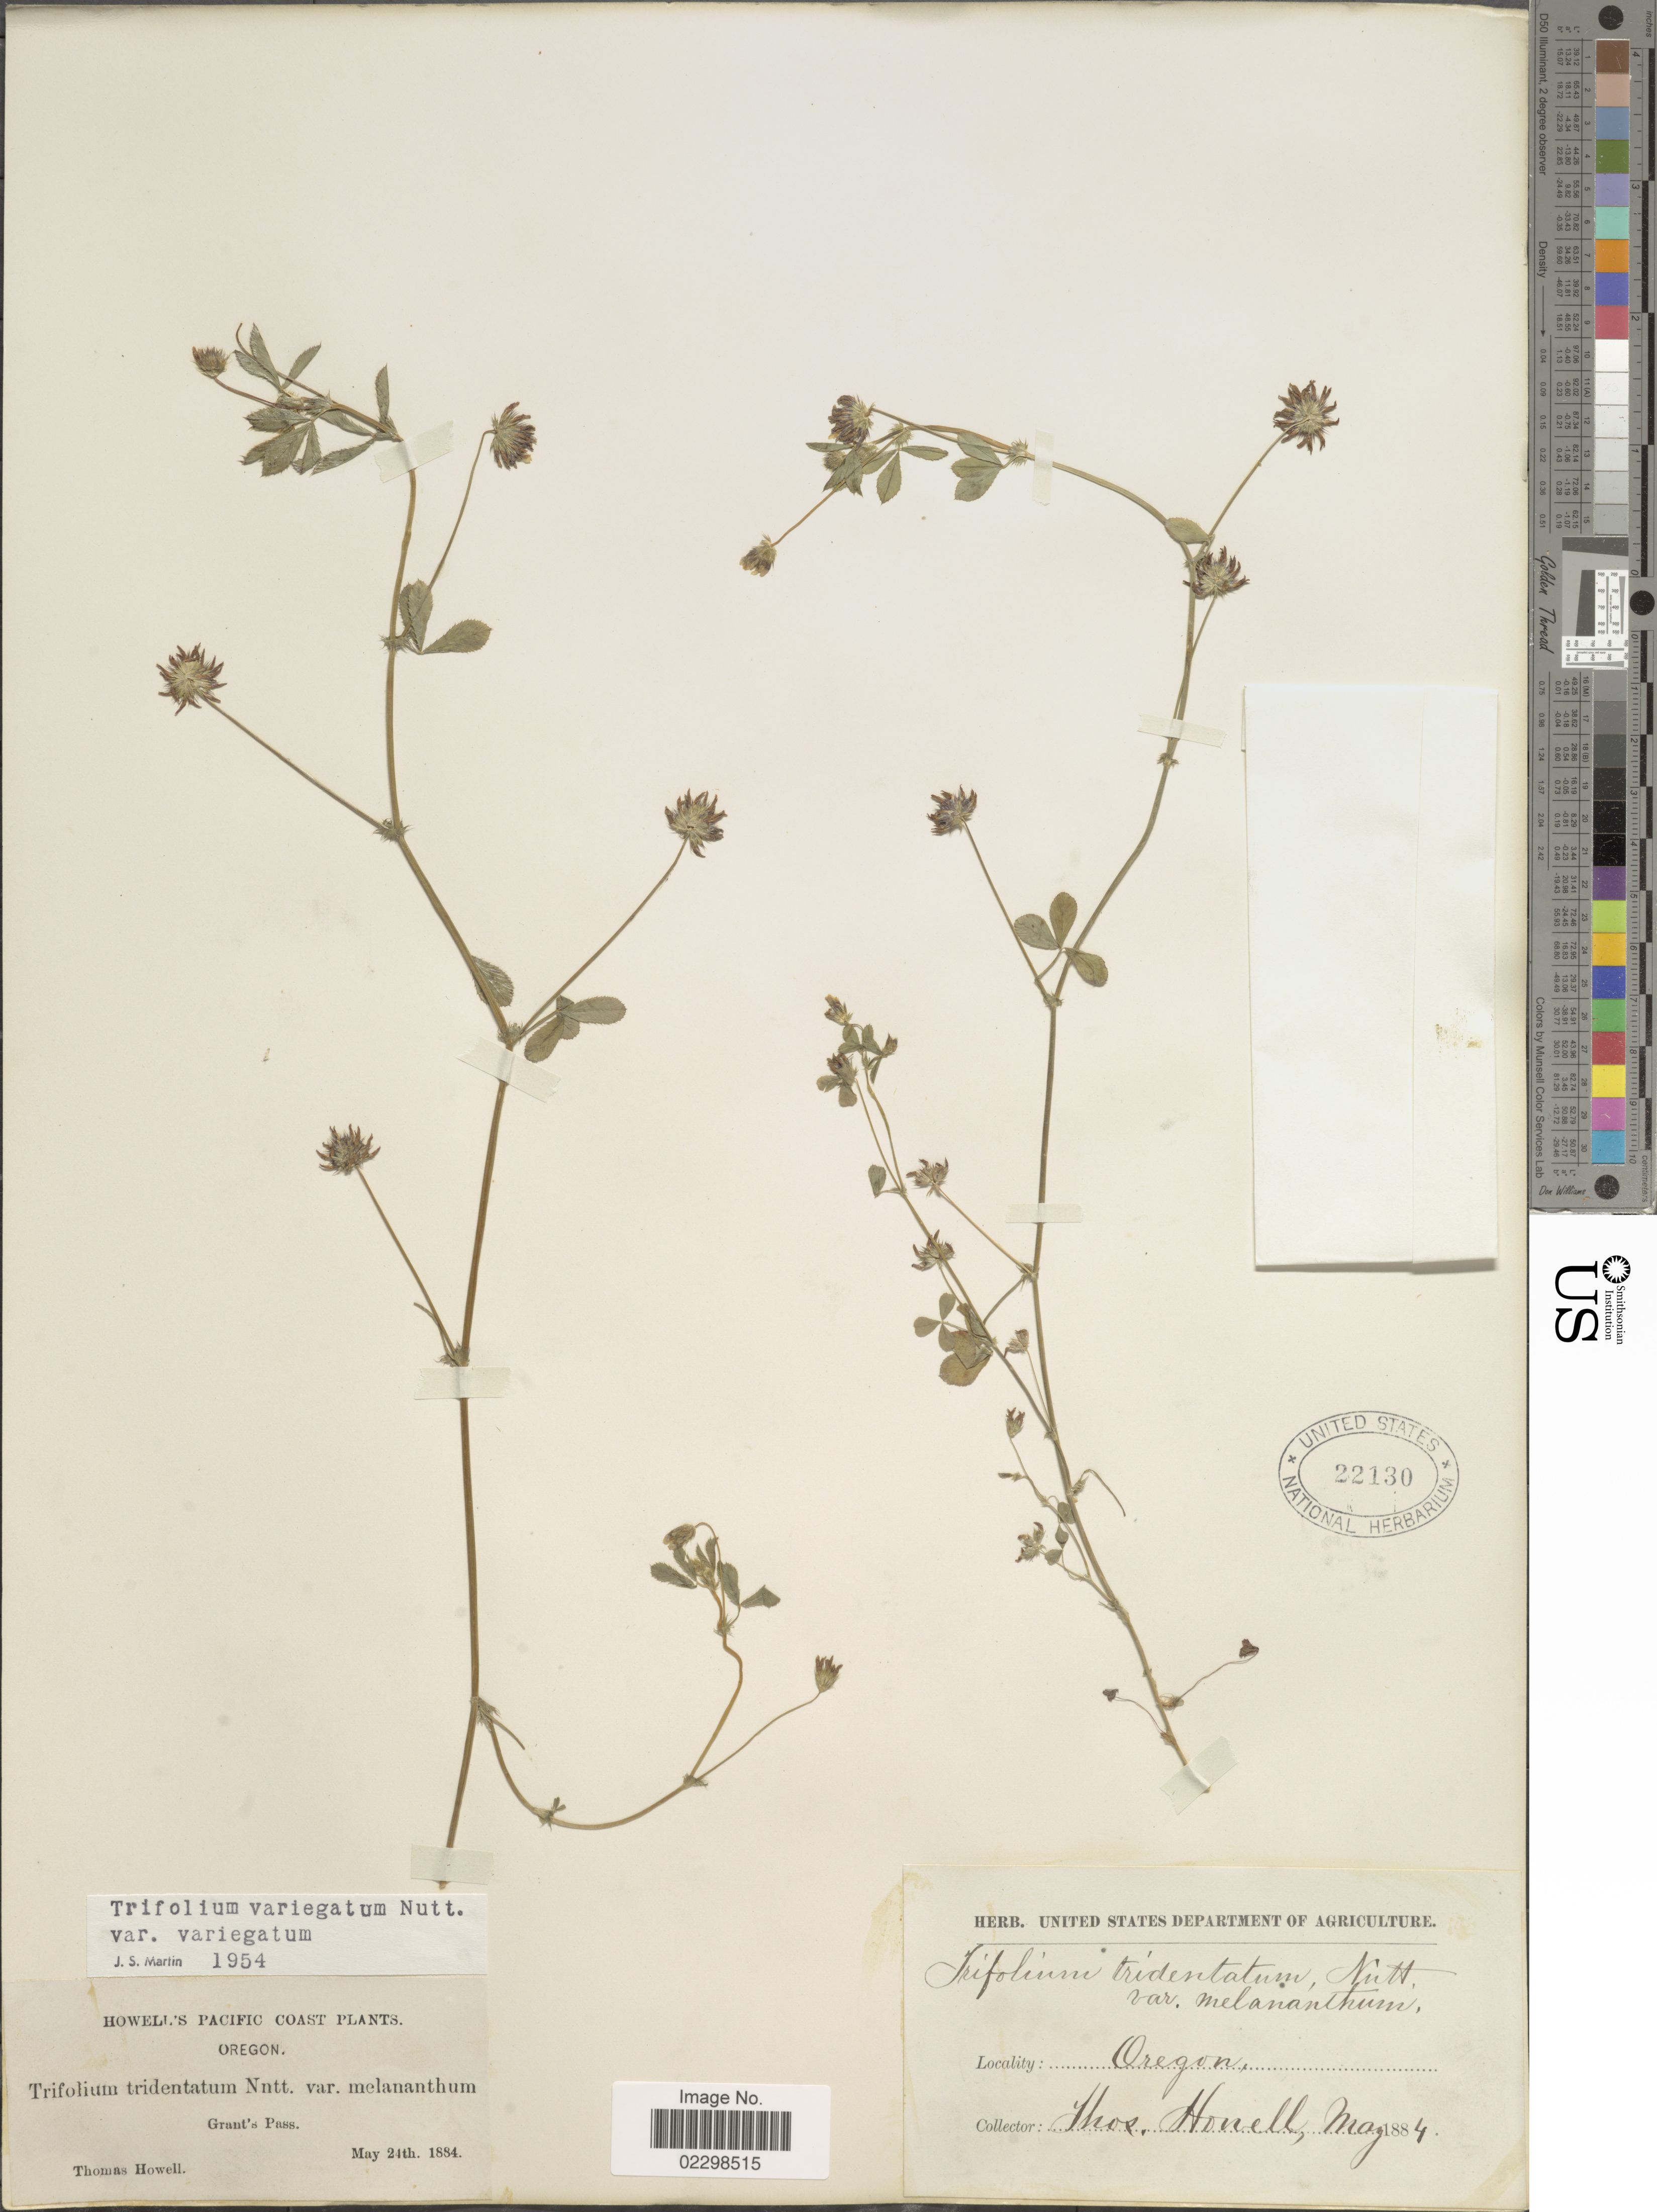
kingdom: Plantae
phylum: Tracheophyta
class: Magnoliopsida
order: Fabales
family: Fabaceae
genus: Trifolium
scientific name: Trifolium variegatum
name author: Nutt.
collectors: T. Howell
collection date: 1884-05-24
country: United States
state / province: Oregon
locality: Pacific Coast, Grant's Pass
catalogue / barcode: US 22130